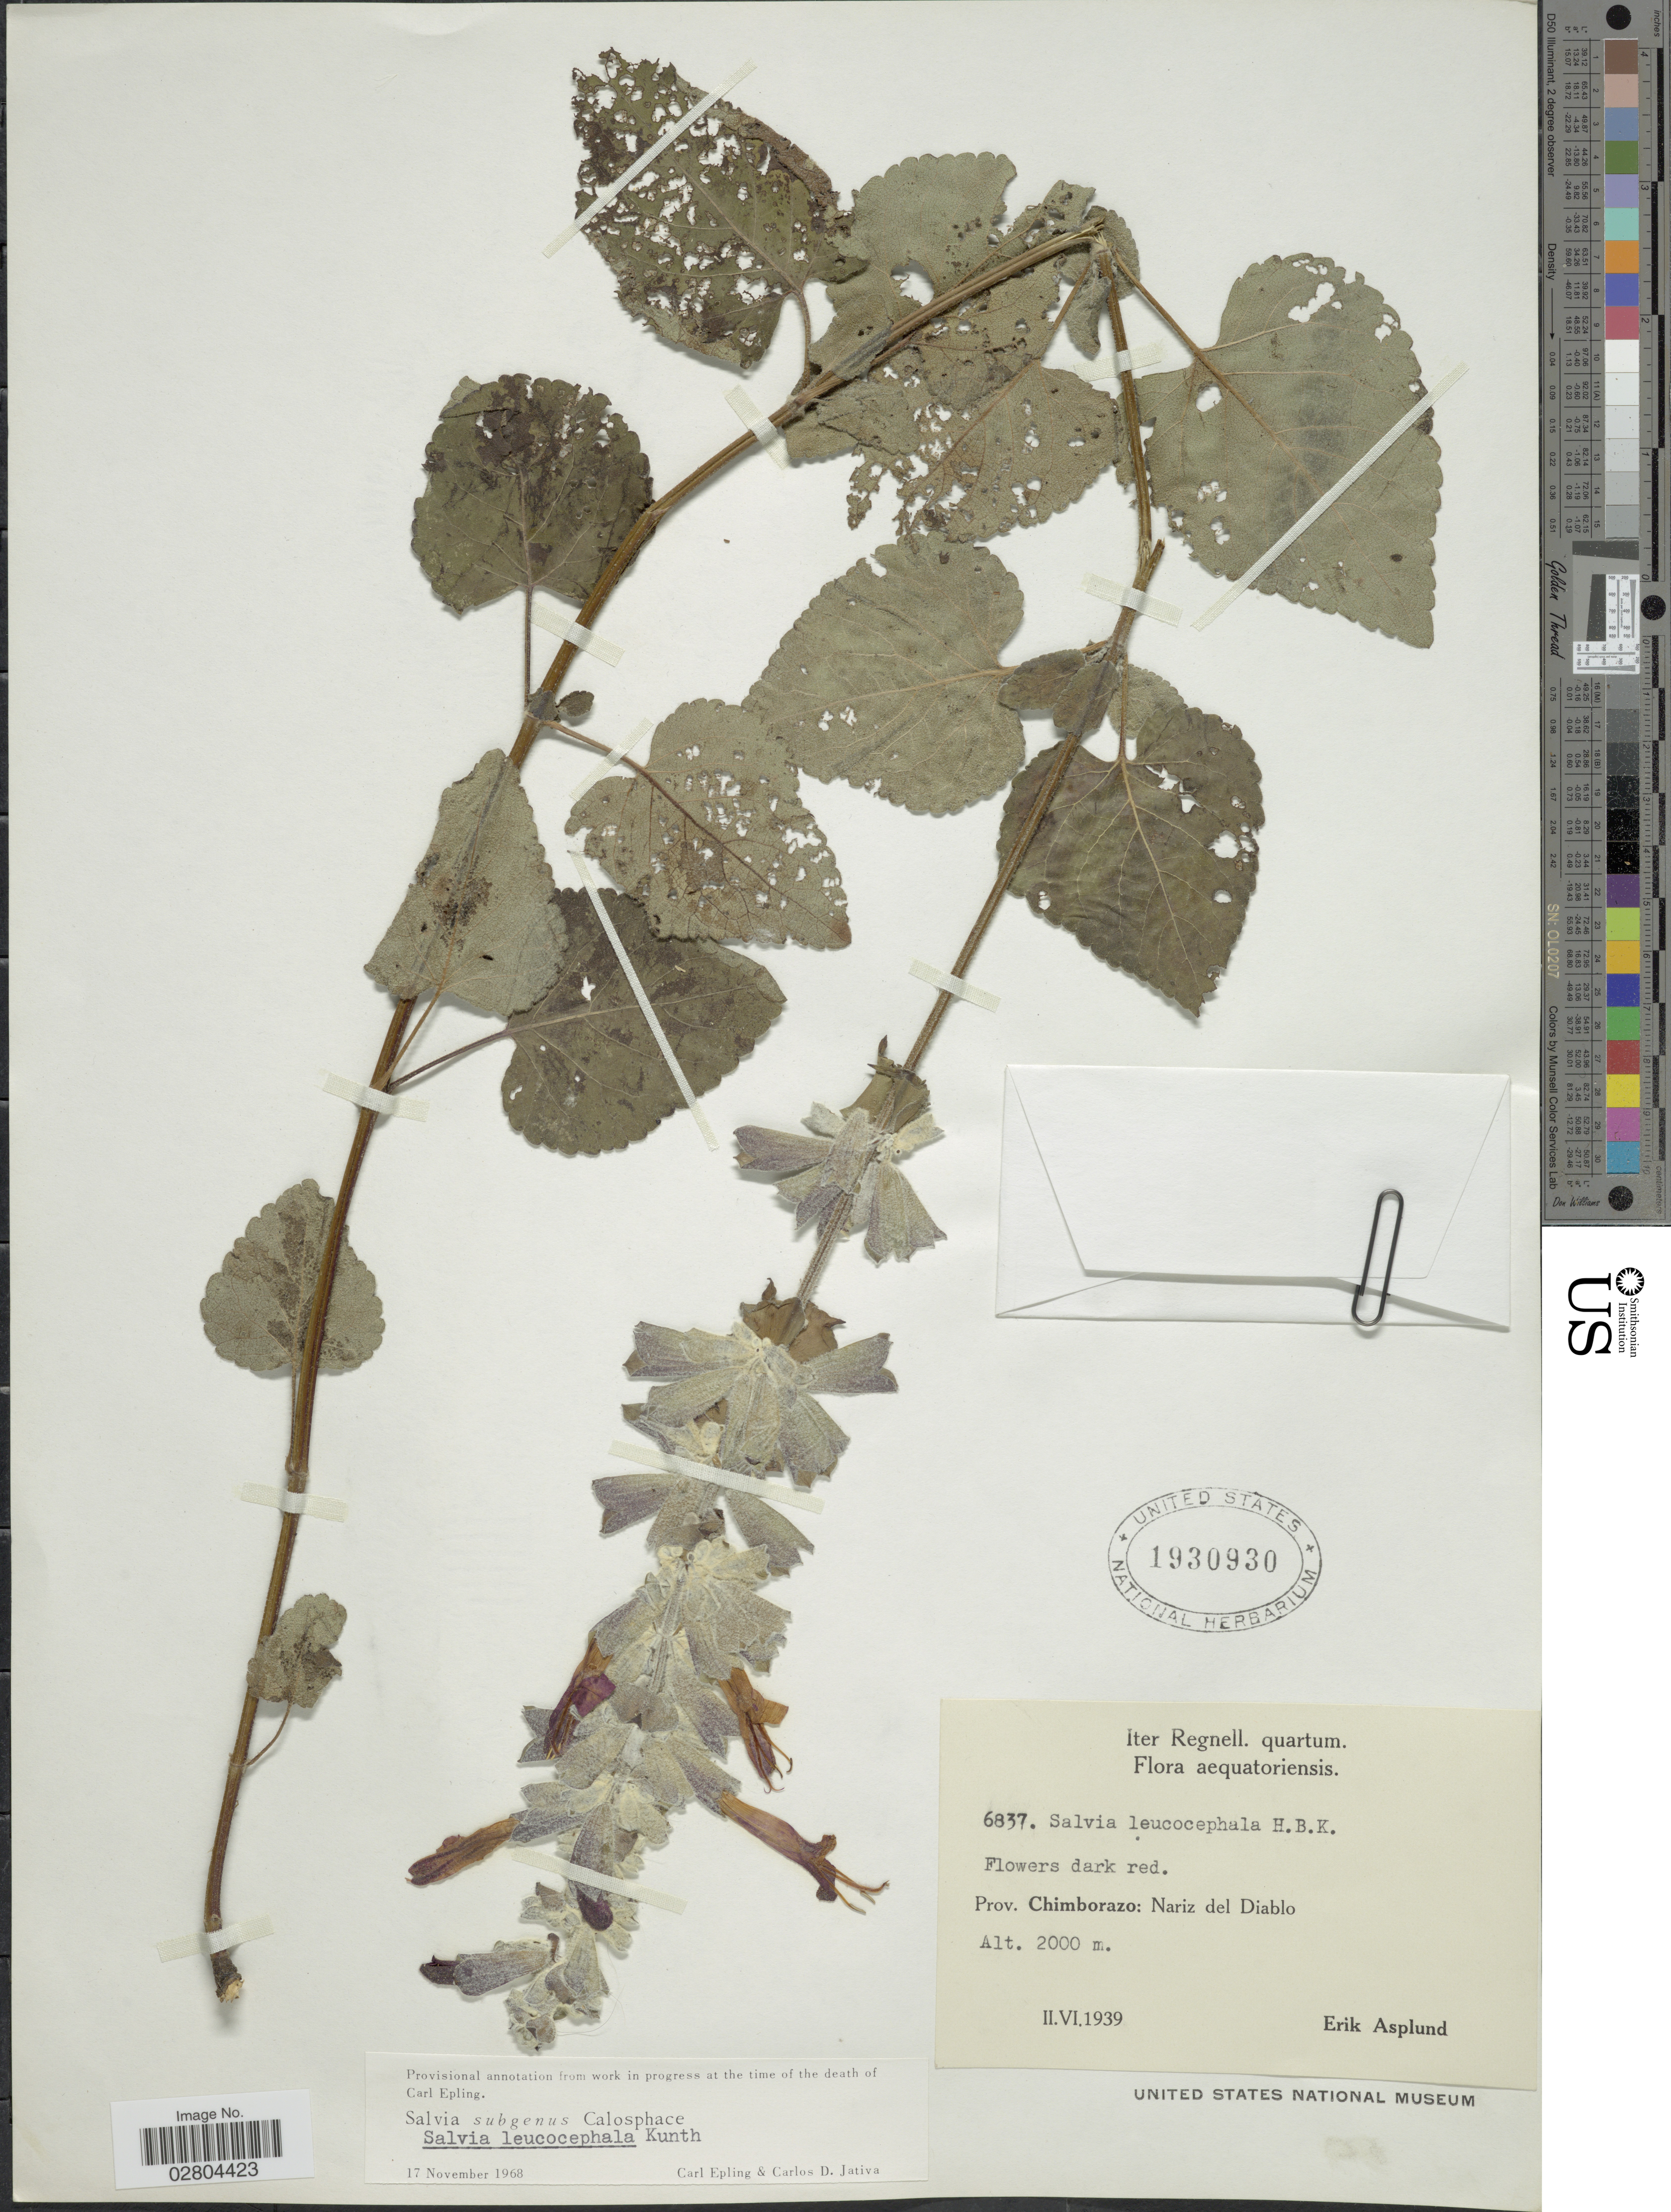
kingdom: Plantae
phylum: Tracheophyta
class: Magnoliopsida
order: Lamiales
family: Lamiaceae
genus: Salvia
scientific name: Salvia leucocephala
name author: Kunth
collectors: E. Asplund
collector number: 6837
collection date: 1939-02/1939-06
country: Ecuador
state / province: Chimborazo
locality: Aequatoriensis. Nariz del Diablo.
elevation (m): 2000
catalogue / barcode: US 1930930